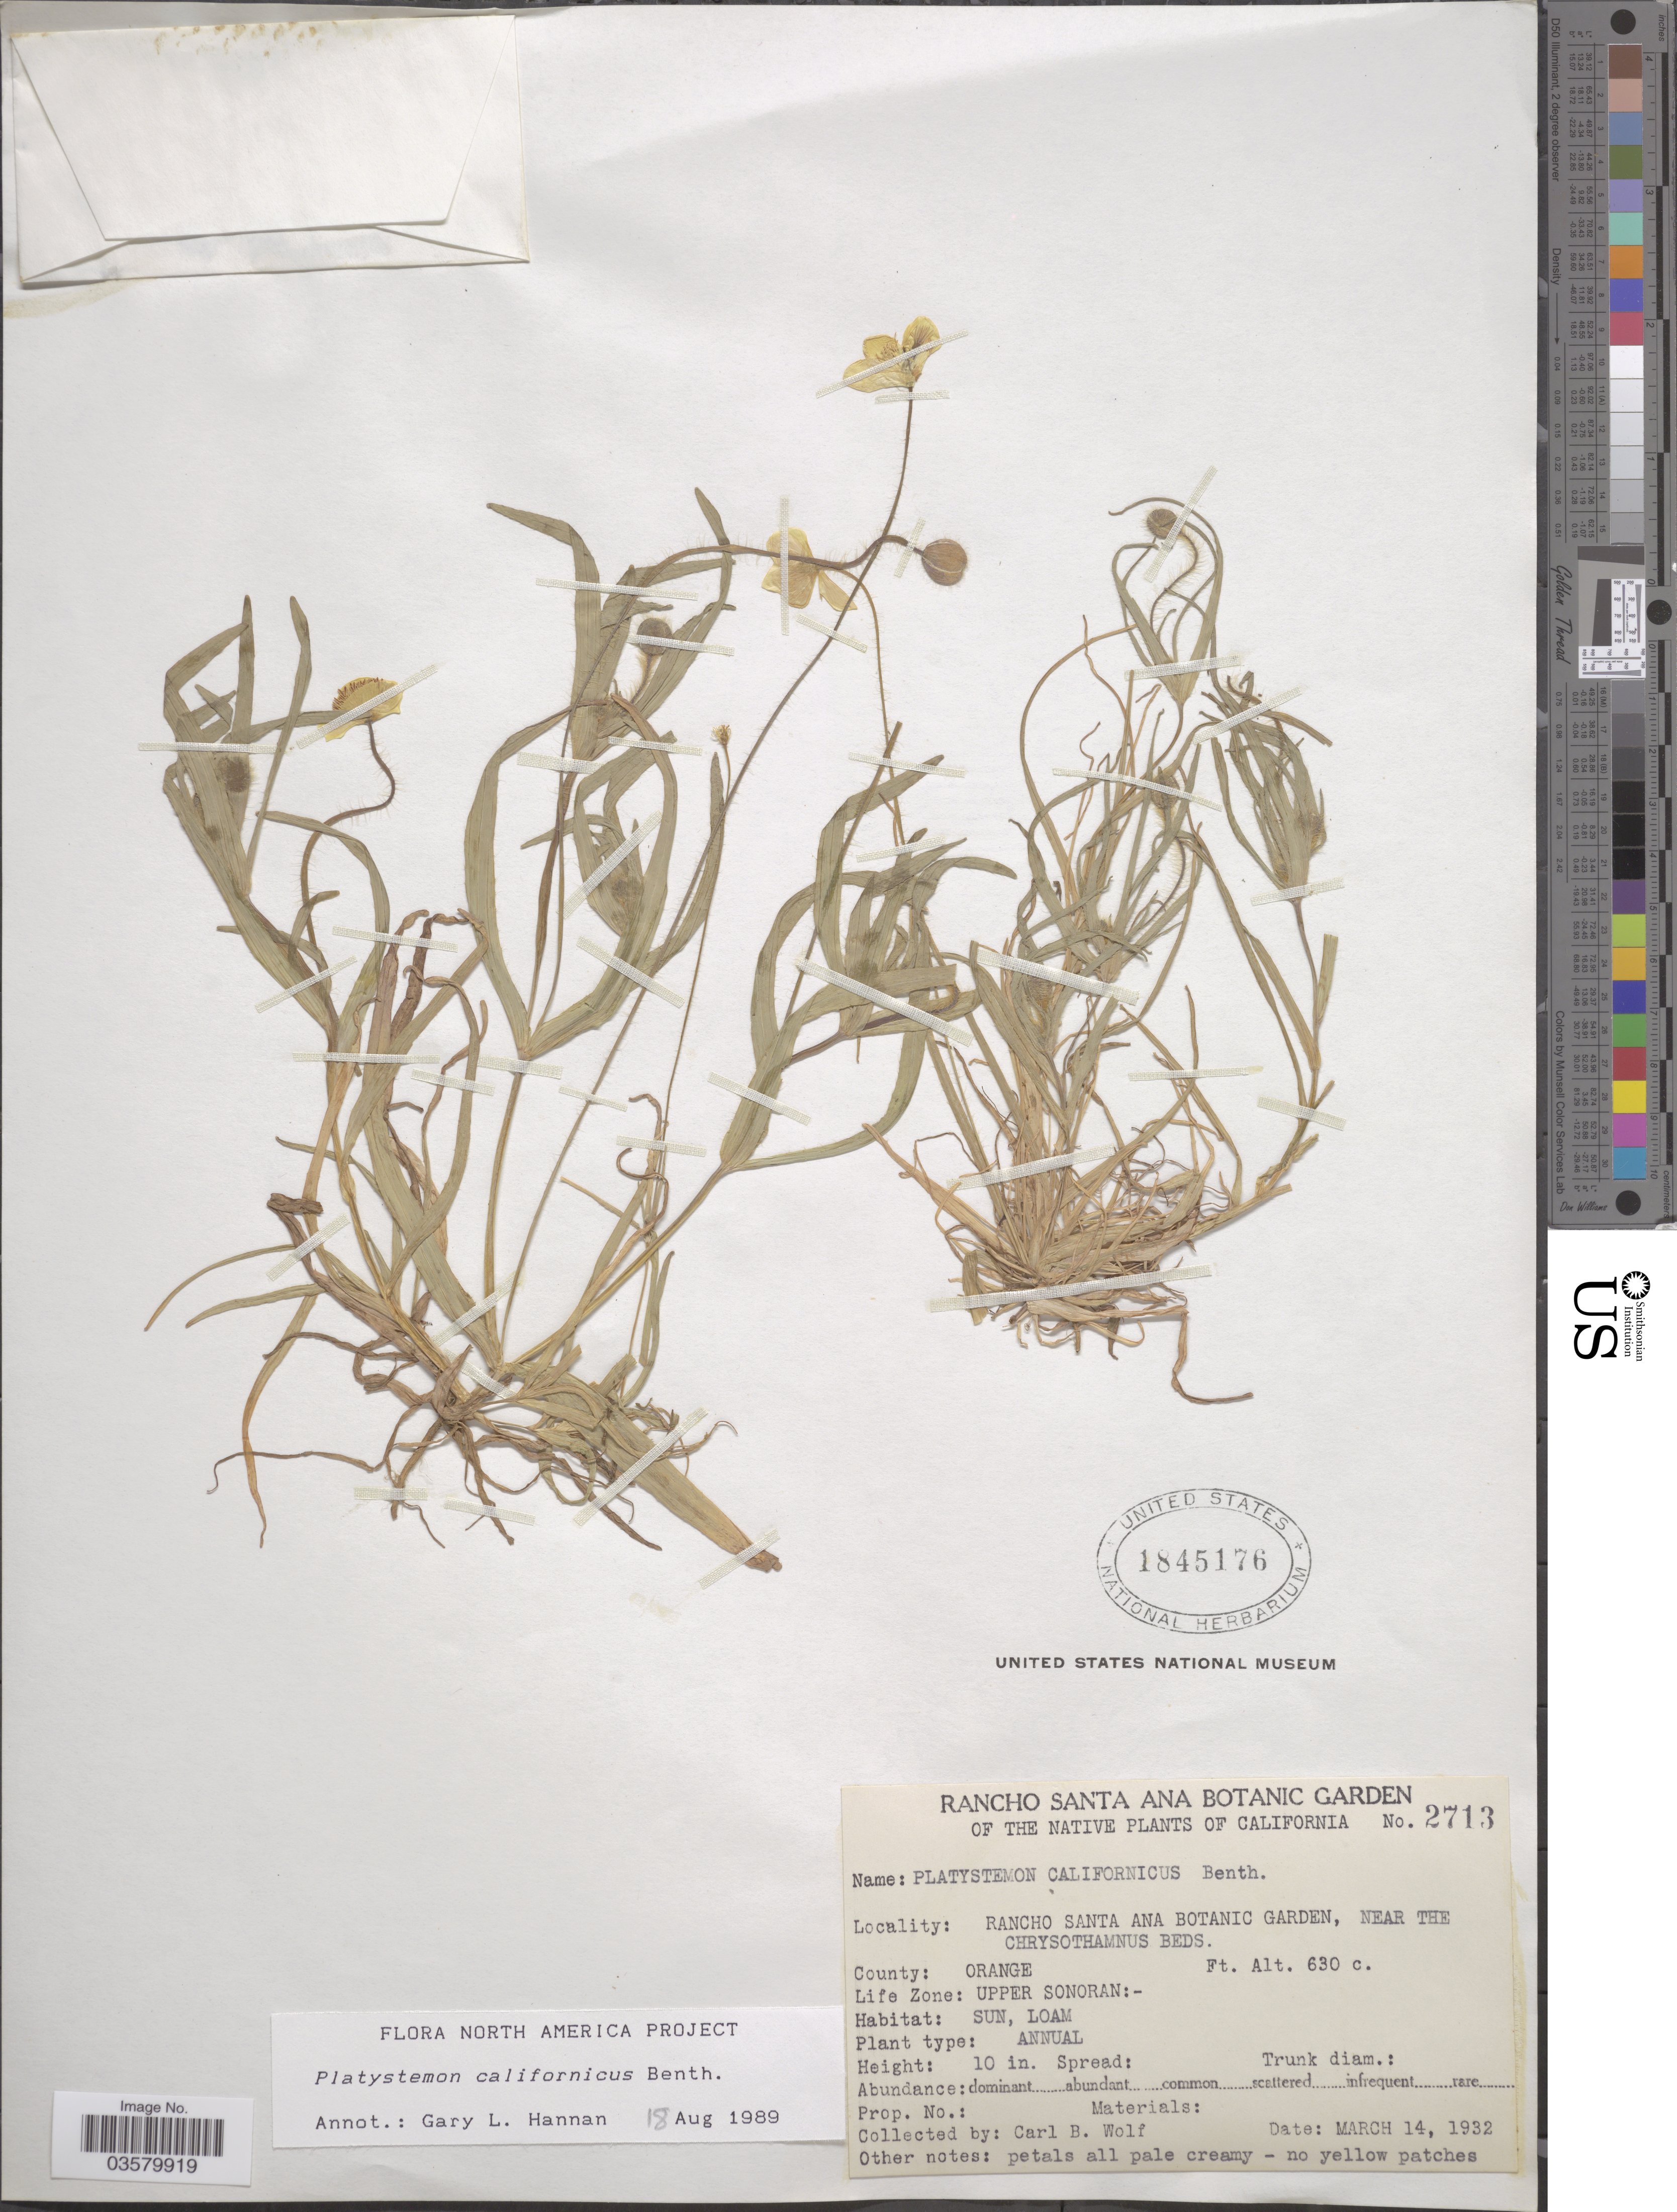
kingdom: Plantae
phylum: Tracheophyta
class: Magnoliopsida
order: Ranunculales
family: Papaveraceae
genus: Platystemon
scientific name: Platystemon californicus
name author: Benth.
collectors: C. B. Wolf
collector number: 2713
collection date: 1932-03-14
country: United States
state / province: California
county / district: Orange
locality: Rancho Santa Ana Botanic Garden, near the Chrysothamnus Beds. County: Orange. Life Zone: Upper Sonoran.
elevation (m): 192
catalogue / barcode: US 1845176